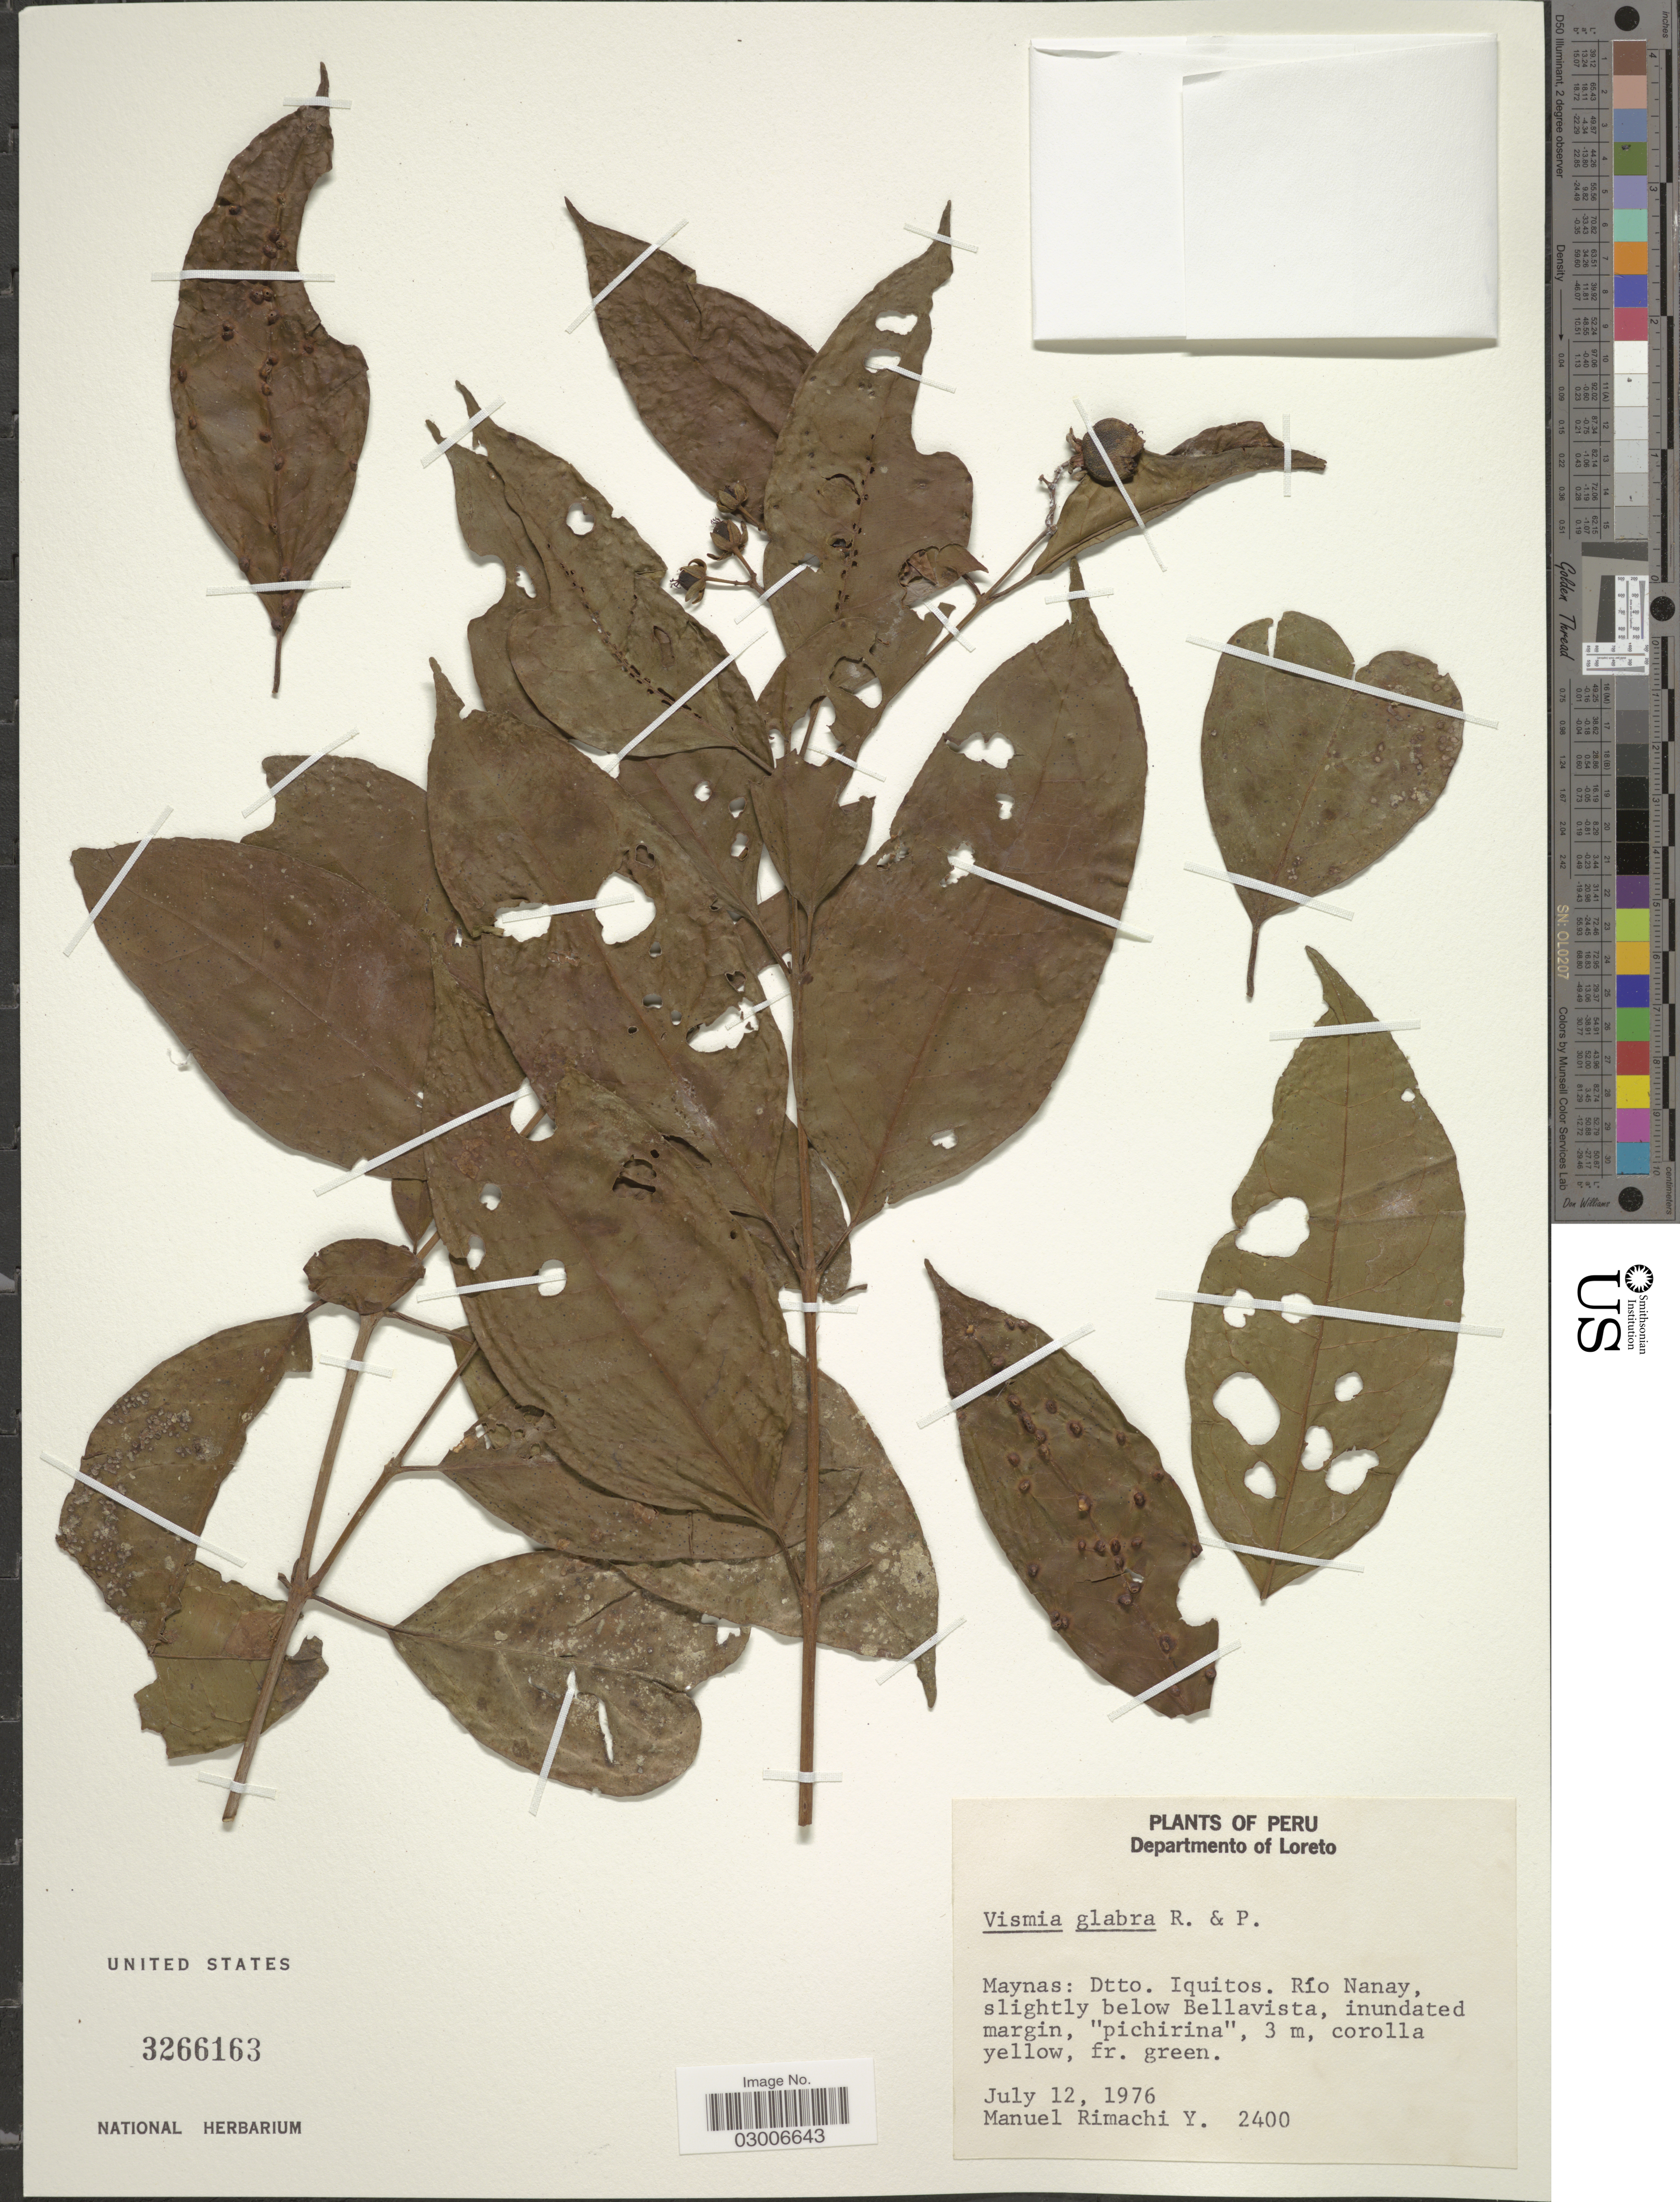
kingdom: Plantae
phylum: Tracheophyta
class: Magnoliopsida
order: Malpighiales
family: Hypericaceae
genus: Vismia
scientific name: Vismia cayennensis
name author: (Jacq.) Pers.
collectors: M. Rimachi Y.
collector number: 2400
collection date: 1976-07-12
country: Peru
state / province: Loreto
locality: Departmento of Loreto, Maynas: Dtto. Iquitos, Río Nanay, slightly below Bellavista.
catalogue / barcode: US 3266163